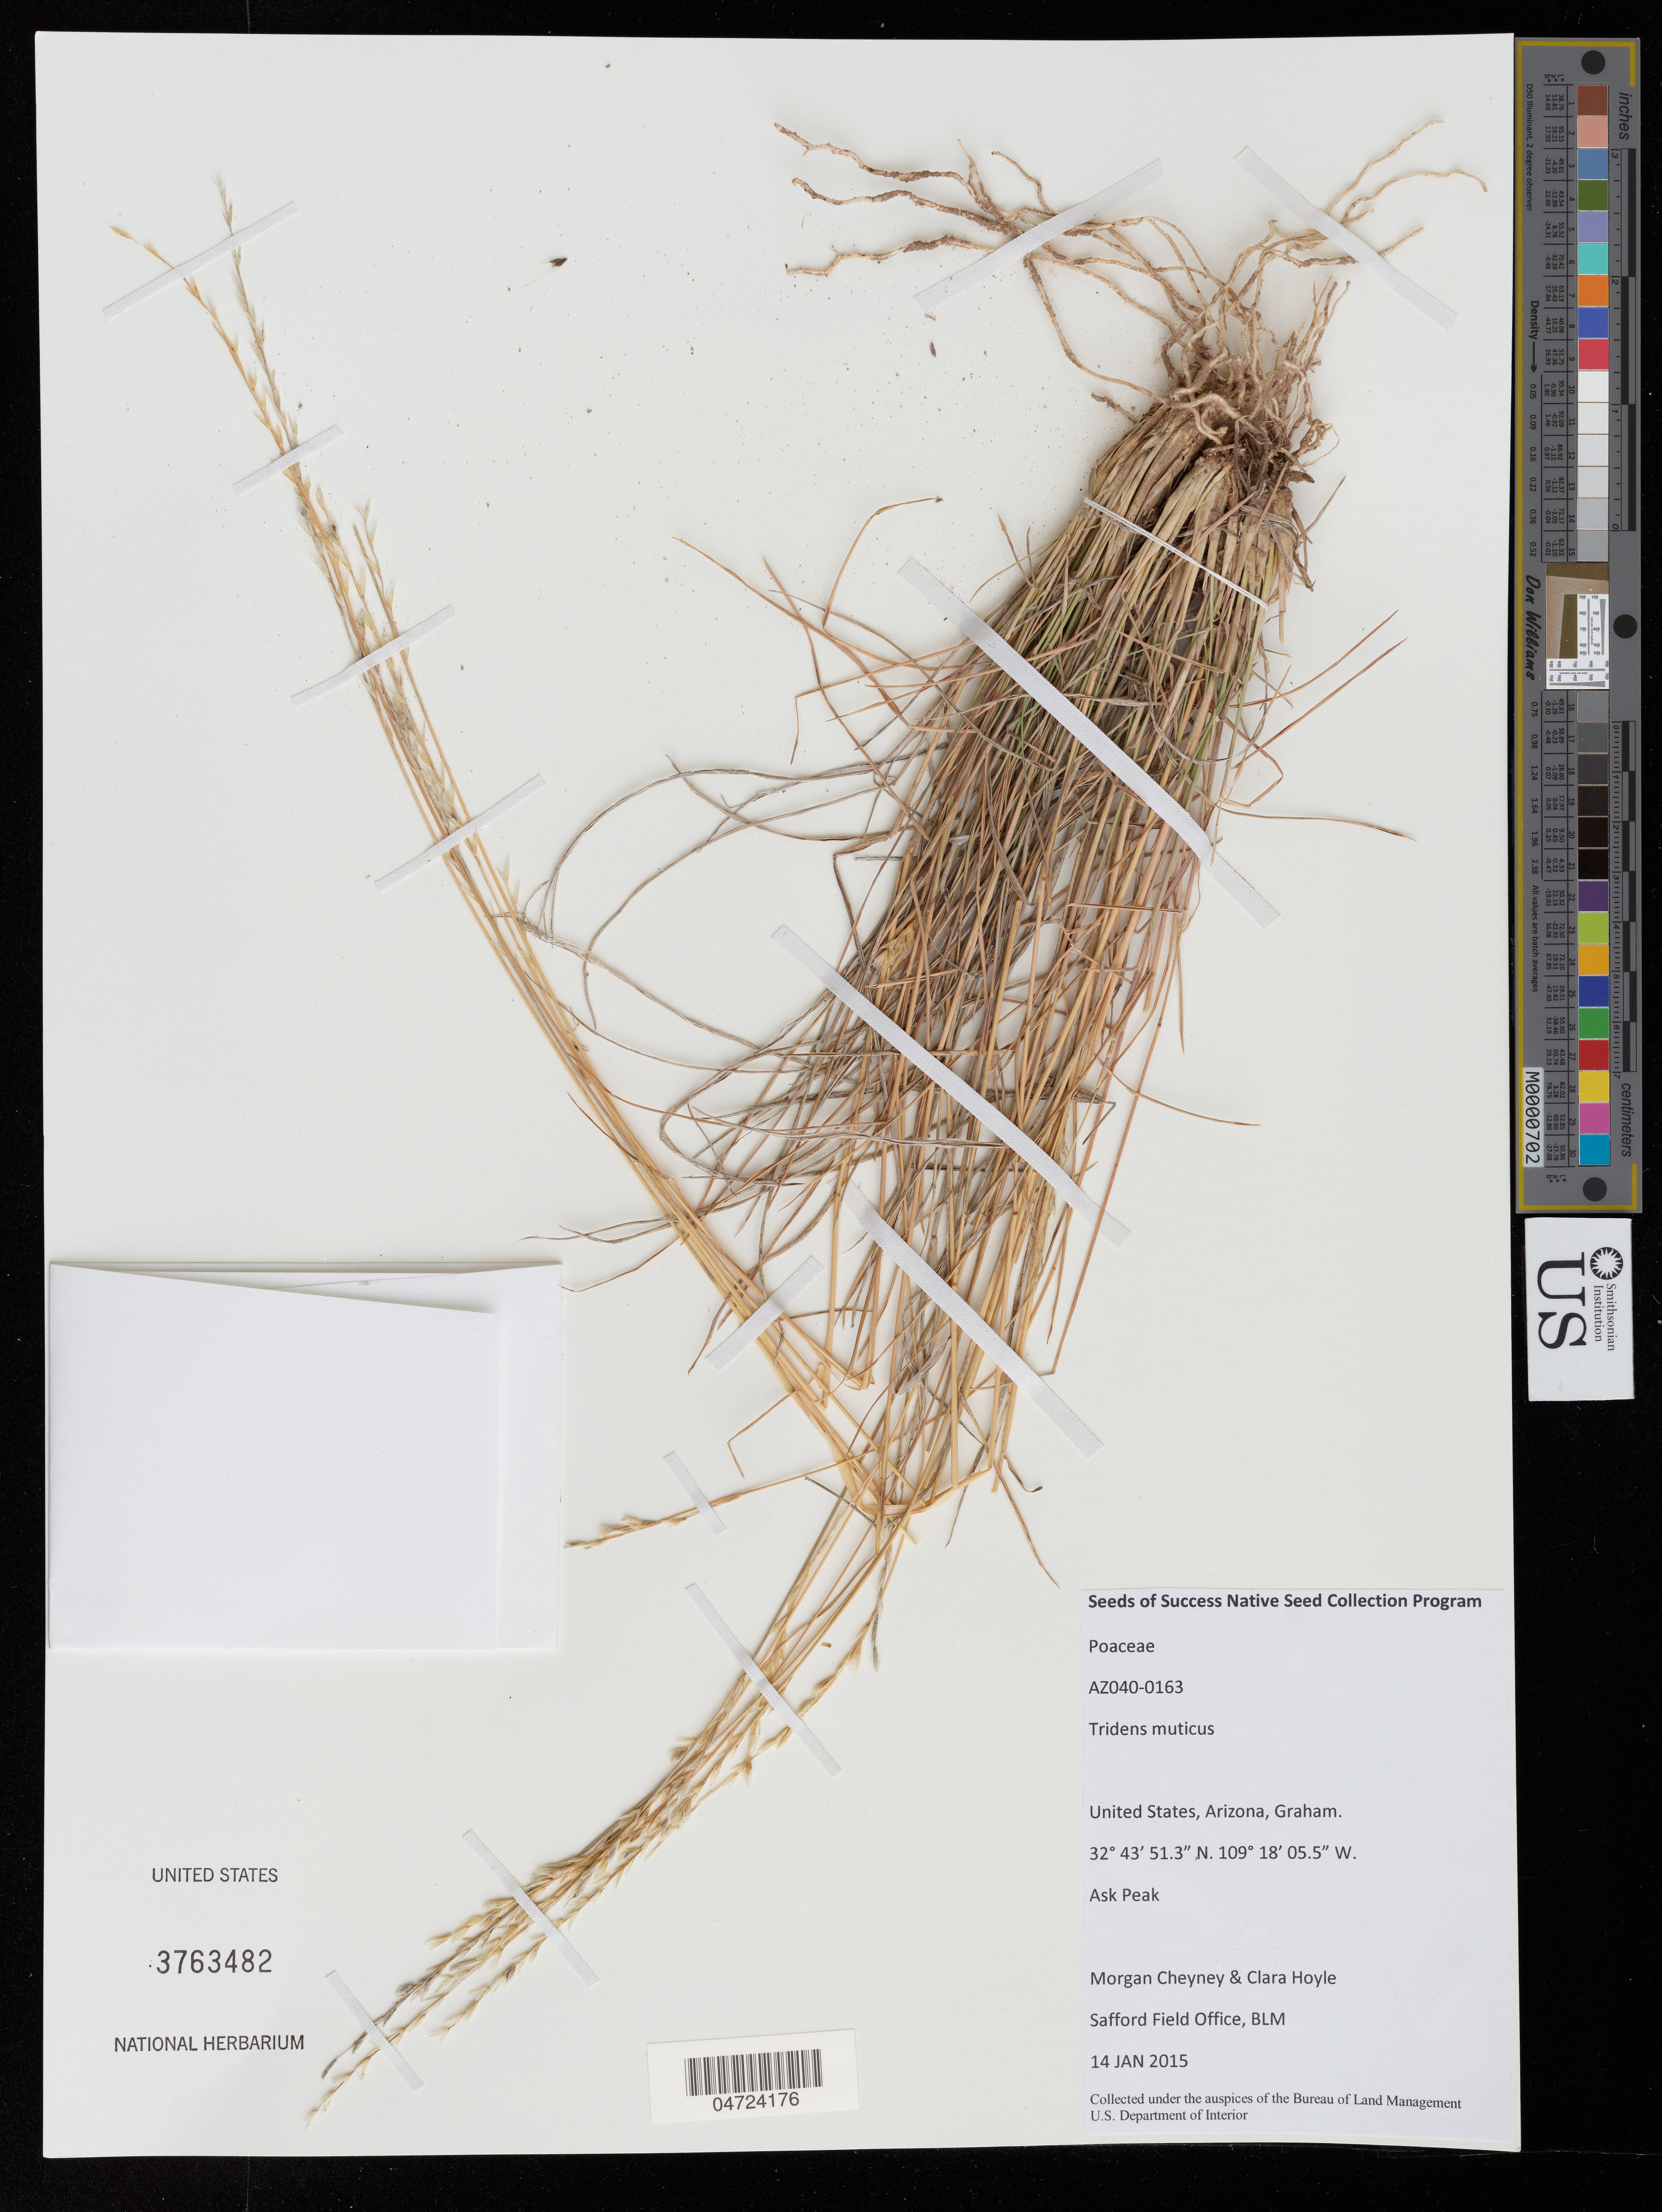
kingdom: Plantae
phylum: Tracheophyta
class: Liliopsida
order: Poales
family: Poaceae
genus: Tridens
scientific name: Tridens muticus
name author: (Torr.) Nash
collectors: M. Cheyney & C. Hoyle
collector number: AZ040-0163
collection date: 2015-01-14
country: United States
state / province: Arizona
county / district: Graham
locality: Graham. Ask Peak.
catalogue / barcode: US 3763482